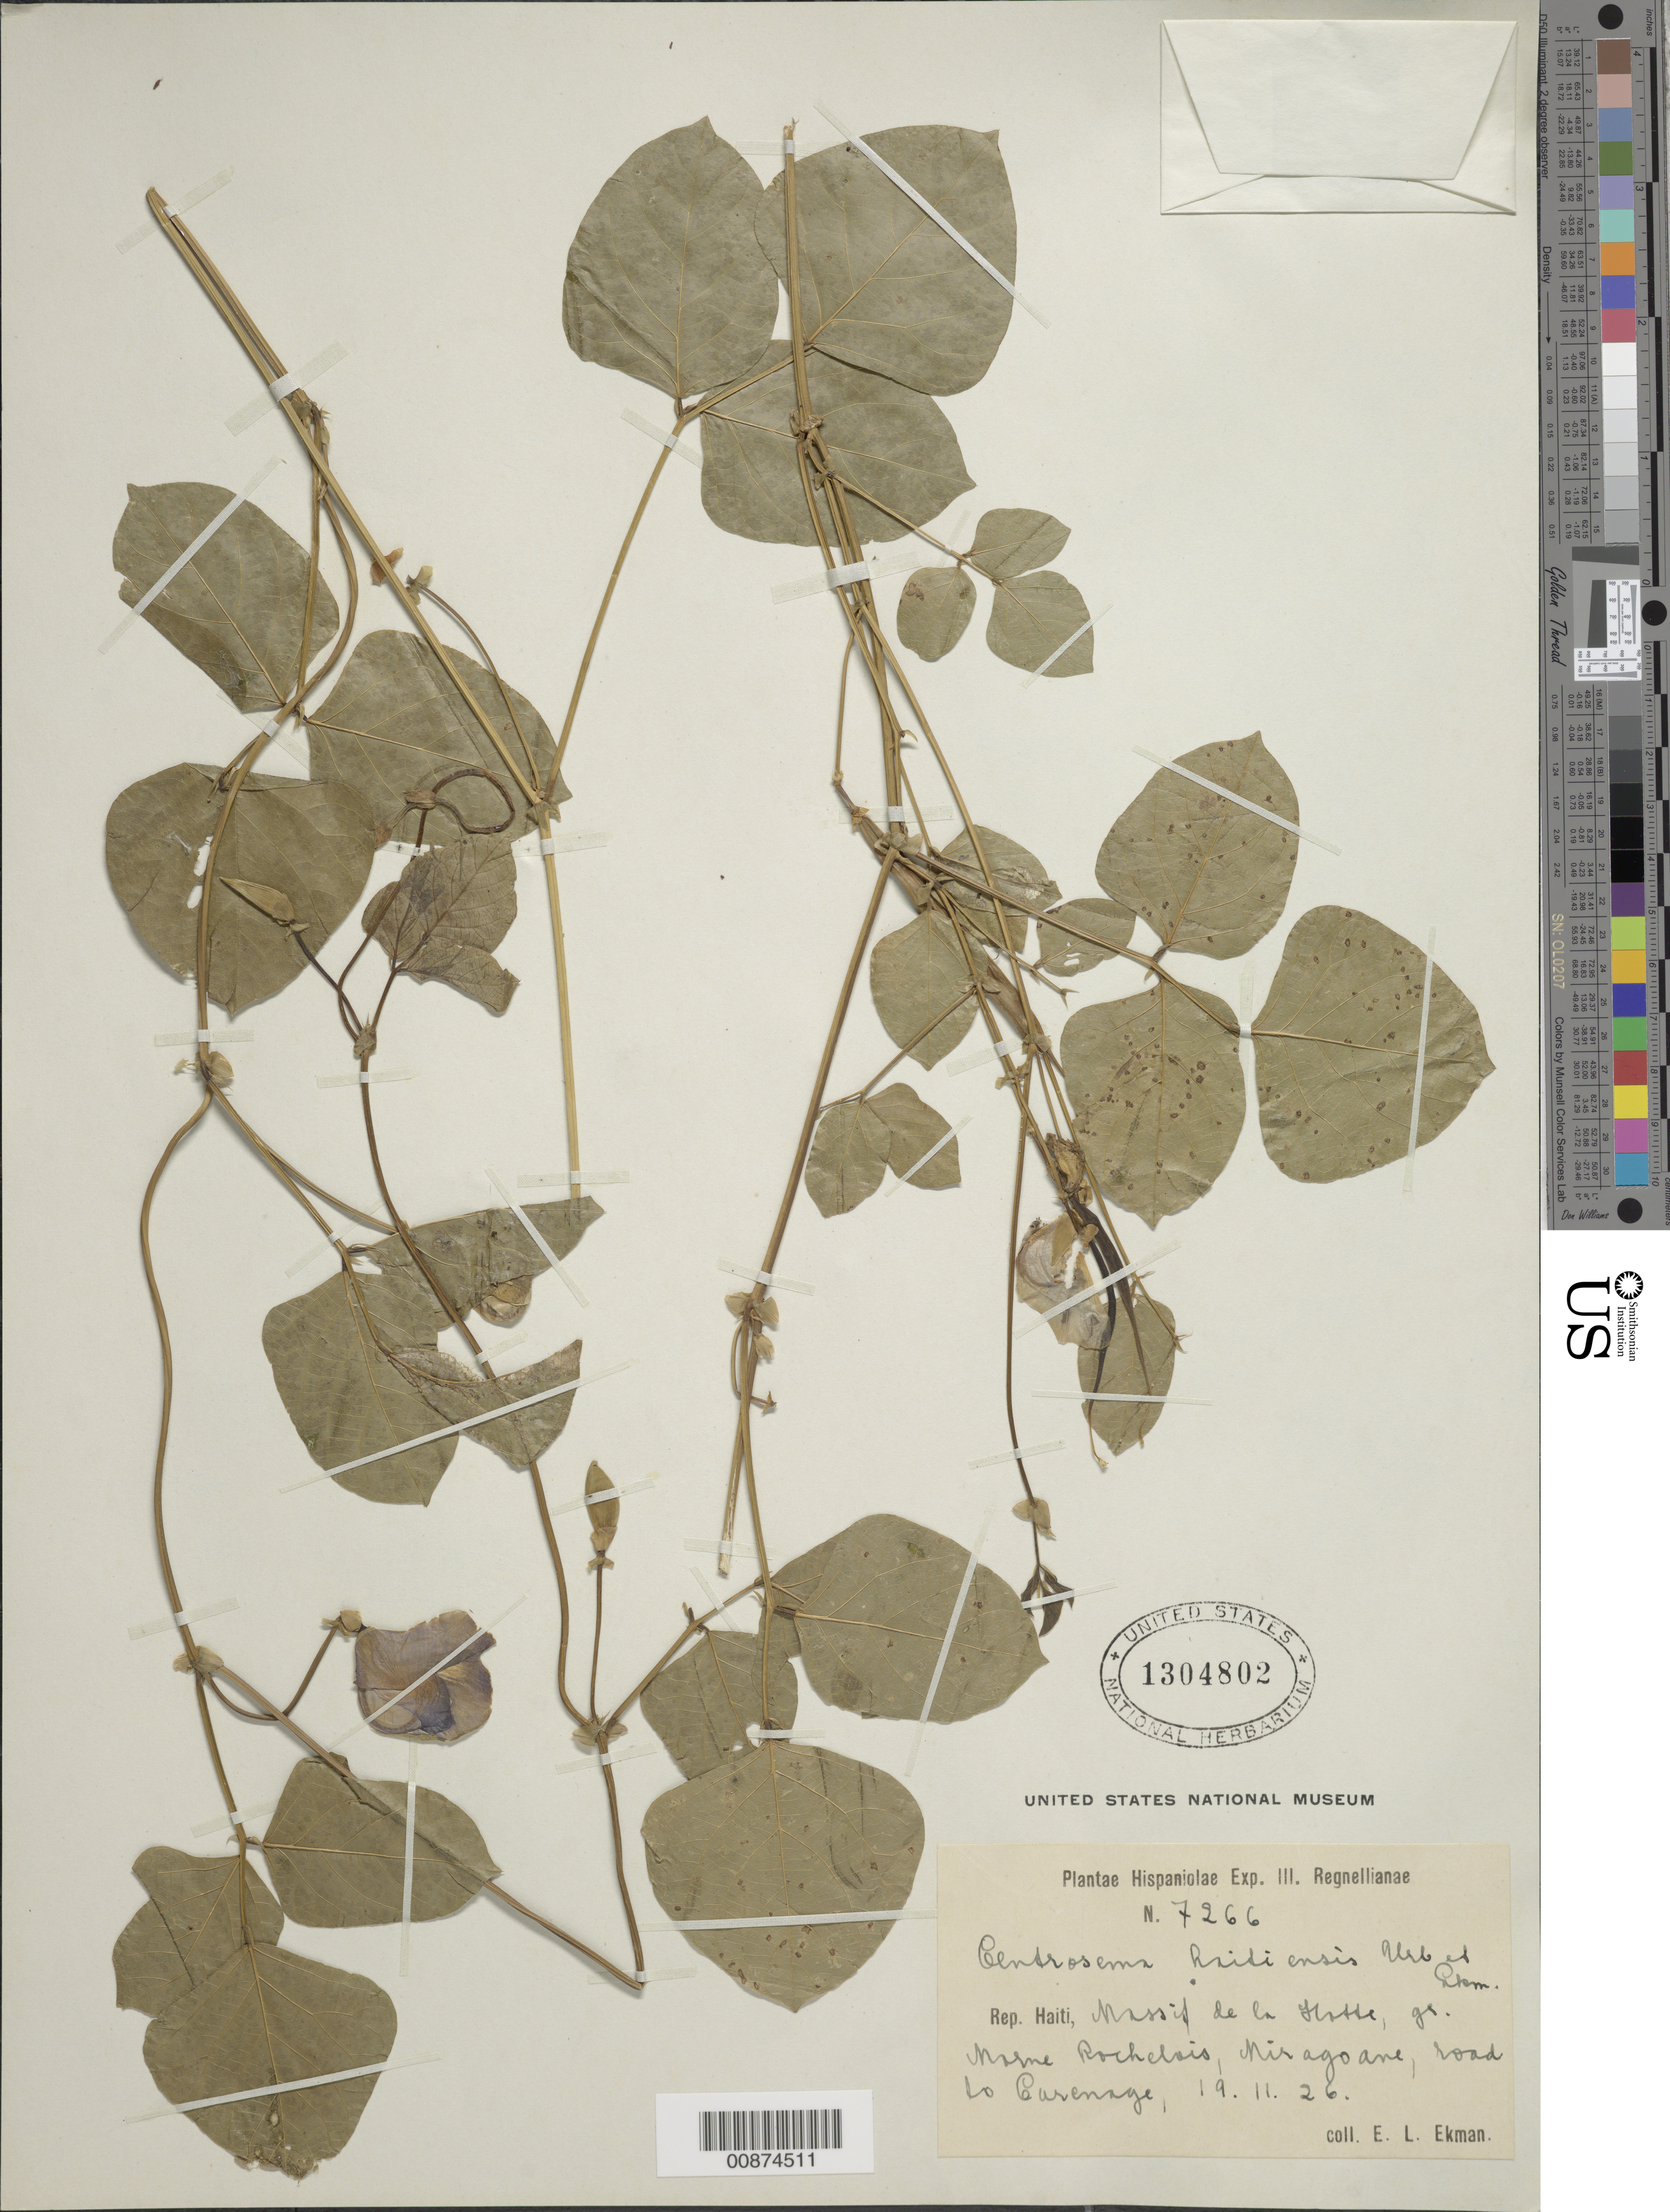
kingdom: Plantae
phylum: Tracheophyta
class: Magnoliopsida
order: Fabales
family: Fabaceae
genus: Centrosema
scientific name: Centrosema haitiense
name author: Urb. & Ekman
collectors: E. L. Ekman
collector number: H 7266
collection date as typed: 19 Nov 1926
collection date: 1926-11-19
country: Haiti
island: Hispaniola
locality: Massif de la Hotte, gr. M. Rochelois, Miragoane, road to Carenage.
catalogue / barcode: US 1304802